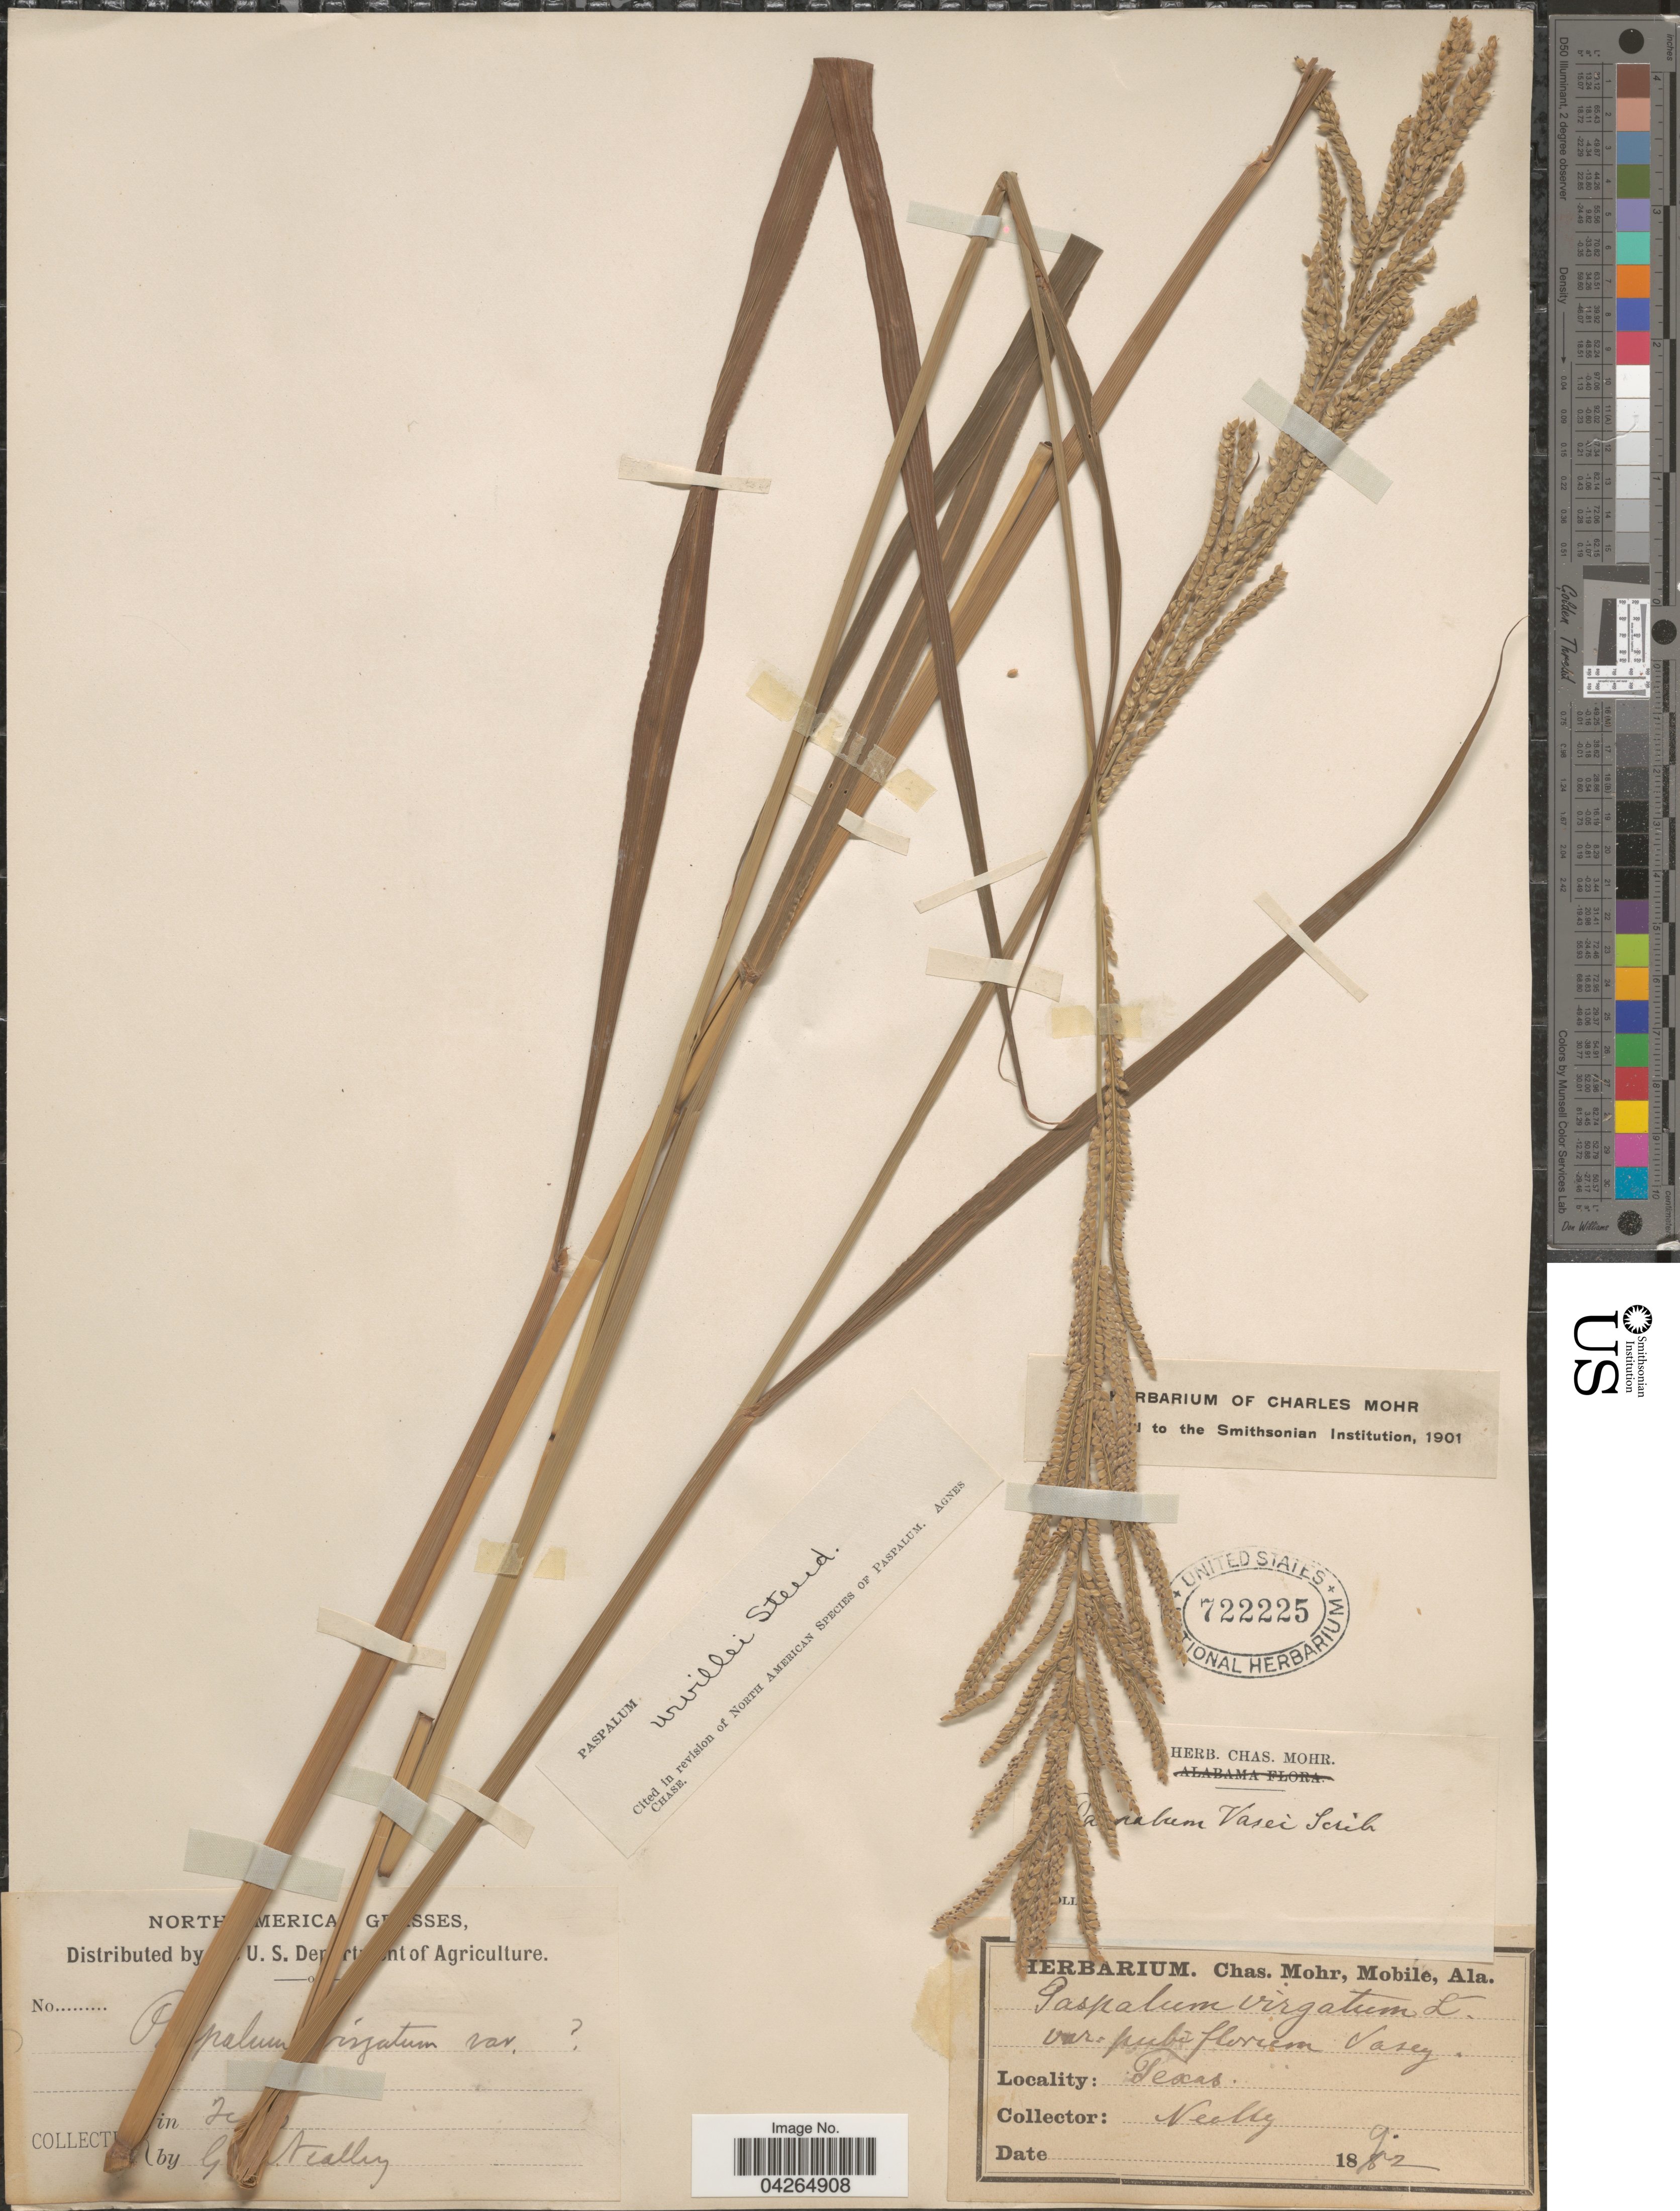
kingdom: Plantae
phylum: Tracheophyta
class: Liliopsida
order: Poales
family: Poaceae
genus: Paspalum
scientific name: Paspalum urvillei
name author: Steud.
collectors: G. C. Nealley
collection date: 1892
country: United States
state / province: Texas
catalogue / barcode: US 722225